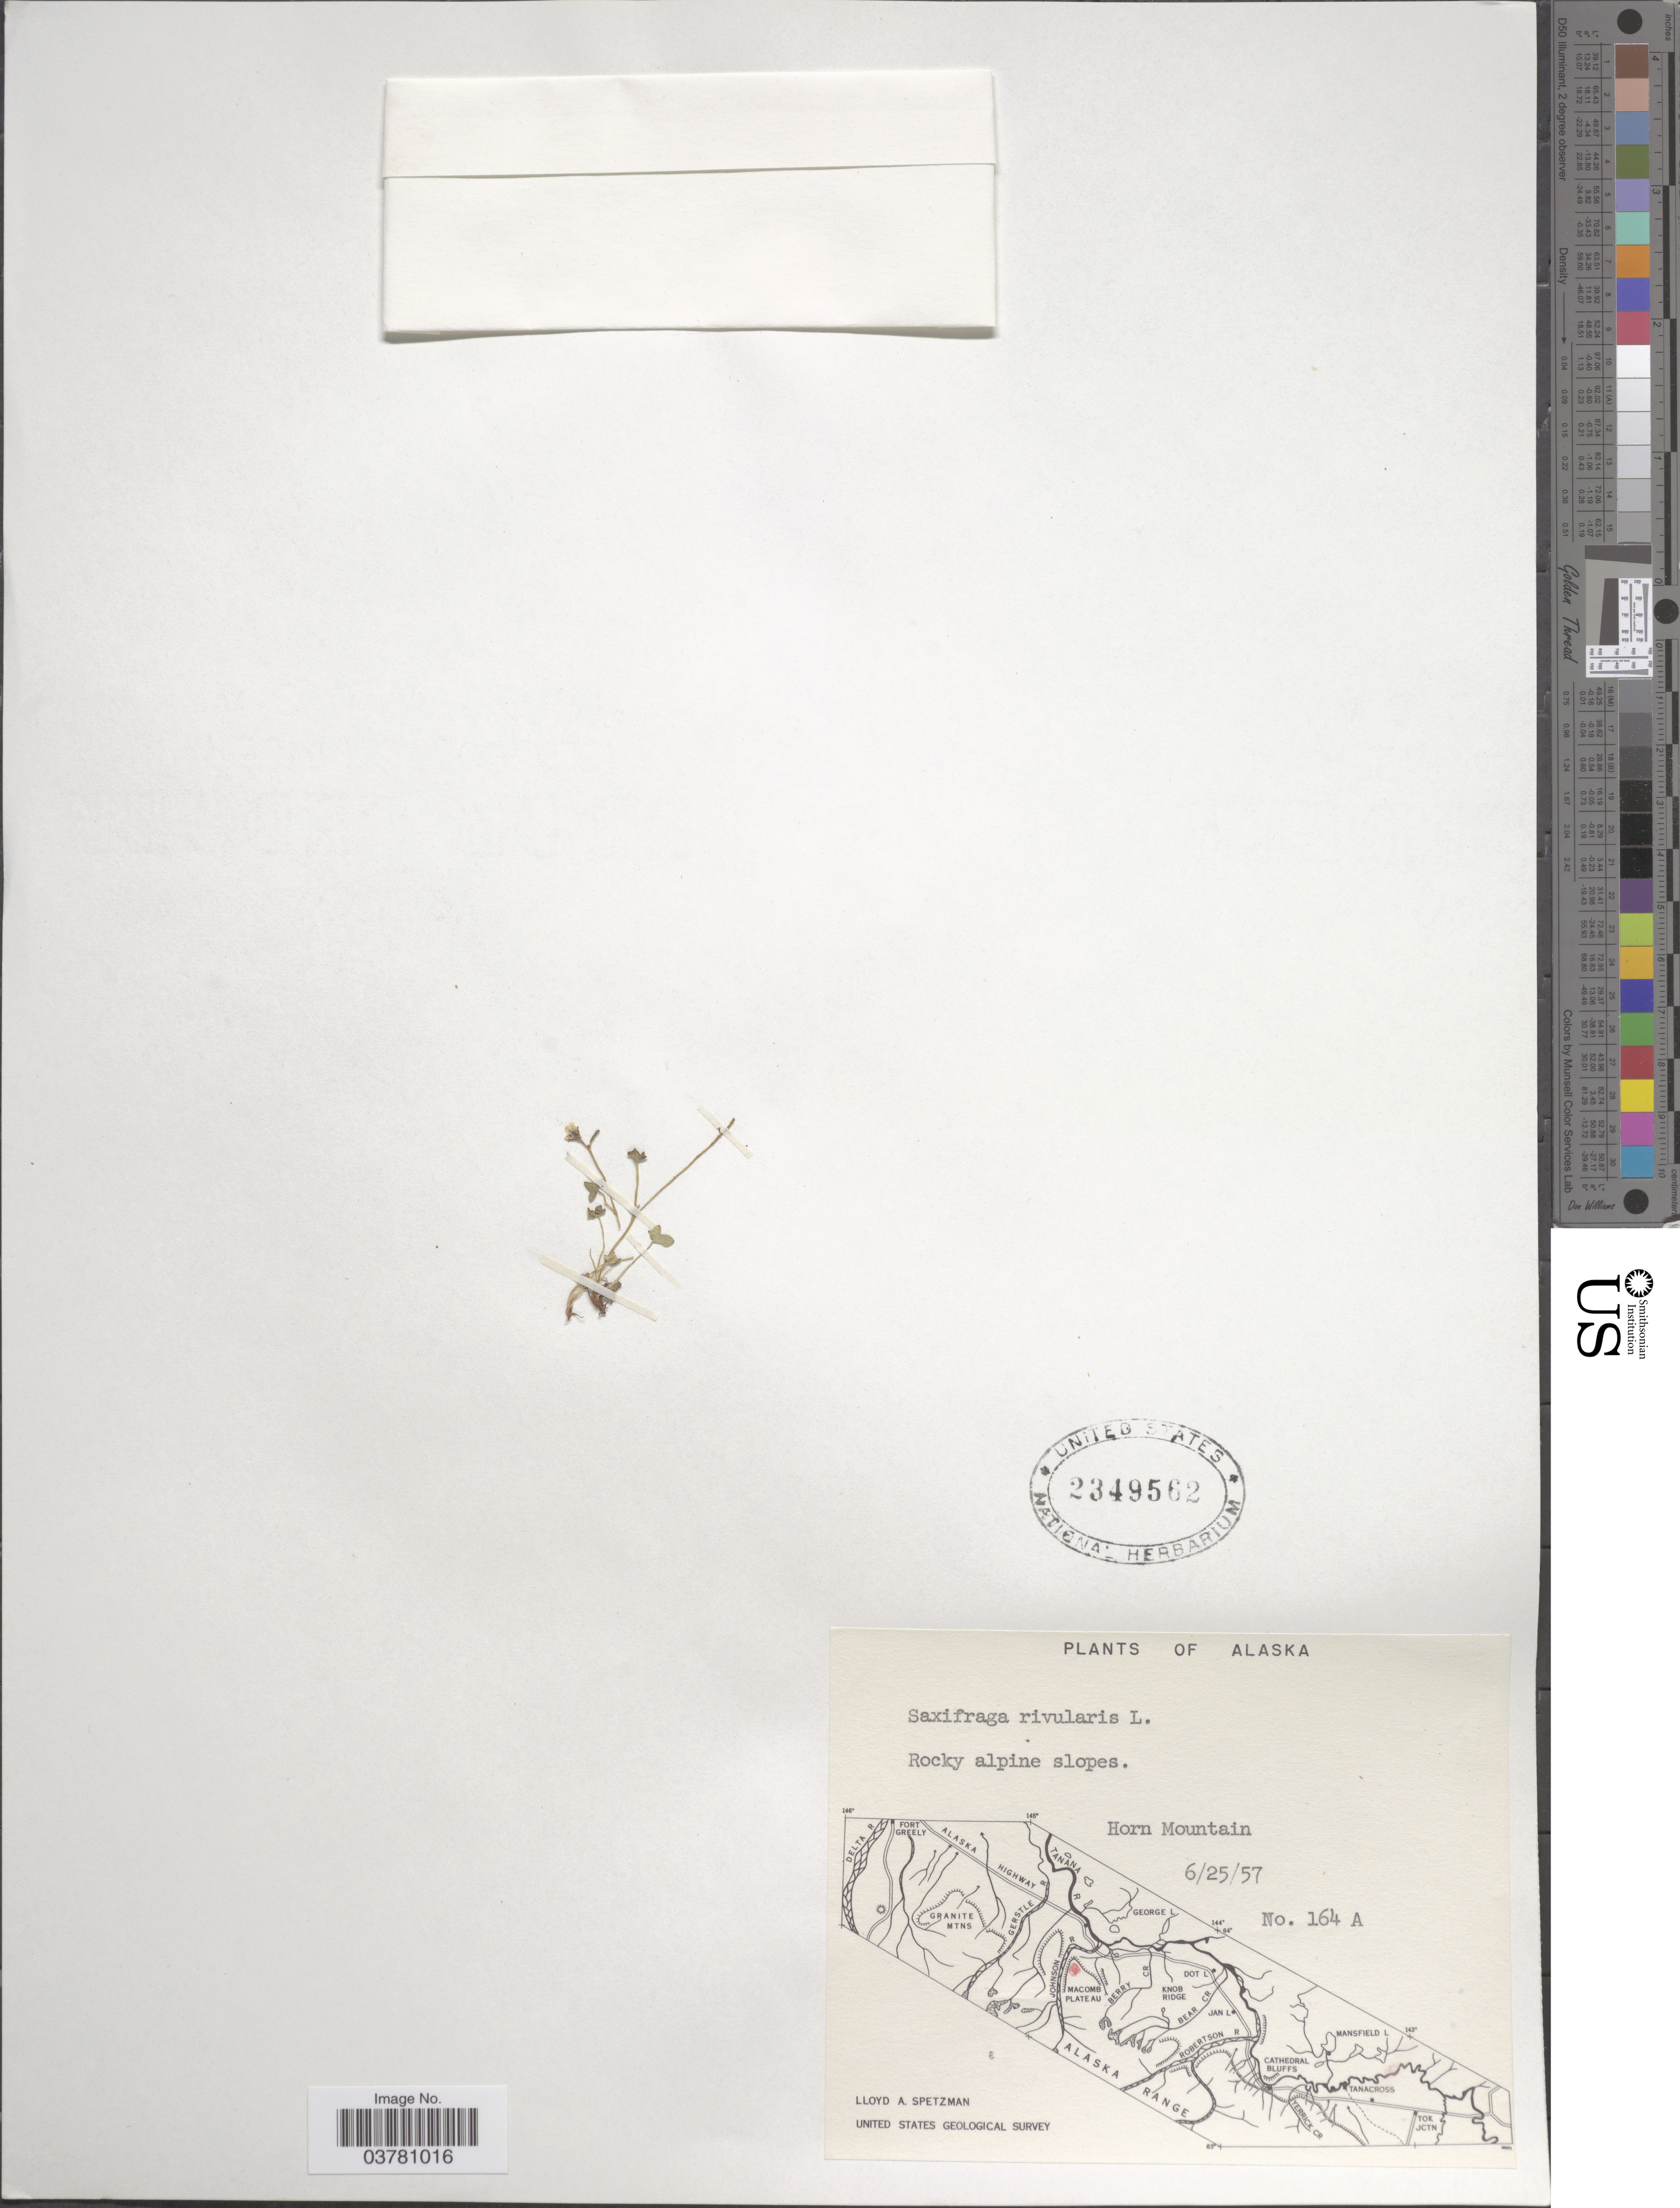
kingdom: Plantae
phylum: Tracheophyta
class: Magnoliopsida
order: Saxifragales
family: Saxifragaceae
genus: Saxifraga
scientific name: Saxifraga rivularis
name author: L.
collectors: L. Spetzman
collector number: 164 A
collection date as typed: Transcribed d/m/y: 25/6/57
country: United States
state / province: Alaska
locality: Rocky alpine slopes. Horn Mountain. United States Geological Survey.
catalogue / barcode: US 2349562